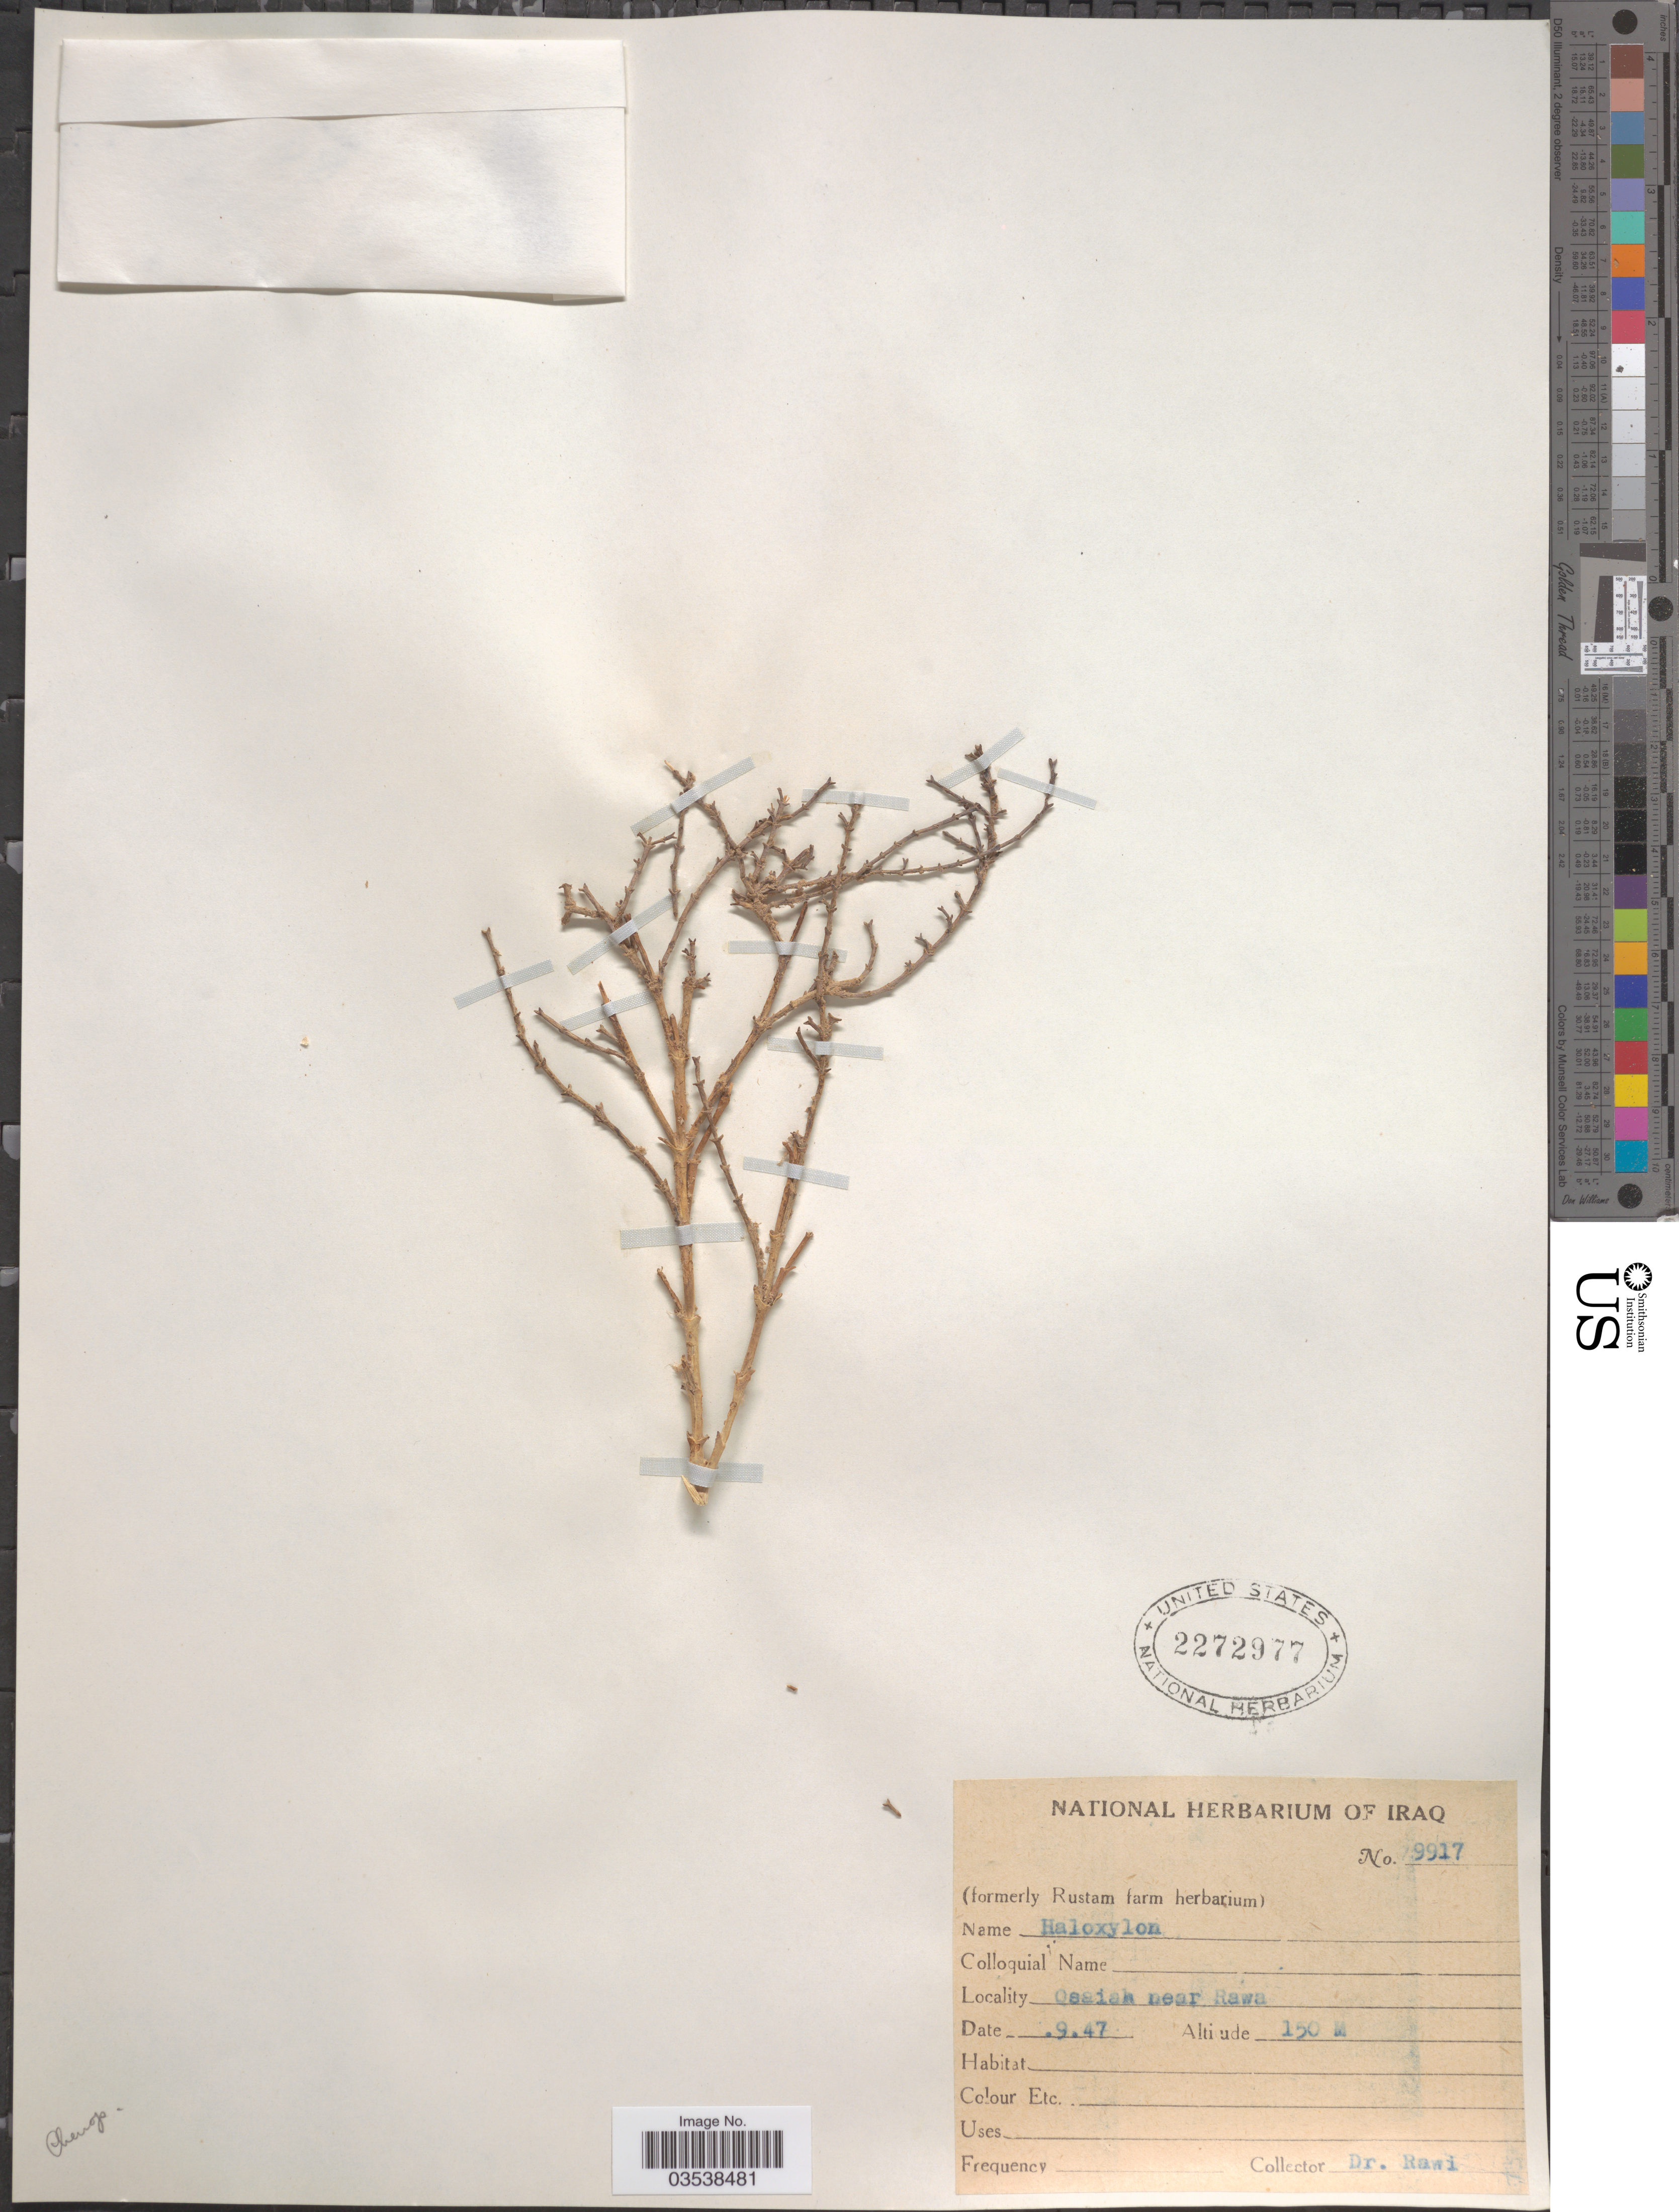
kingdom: Plantae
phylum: Tracheophyta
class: Magnoliopsida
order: Caryophyllales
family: Amaranthaceae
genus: Haloxylon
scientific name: Haloxylon sp.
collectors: -. Rawi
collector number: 9917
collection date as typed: Transcribed d/m/y: /9/47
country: Iraq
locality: Osaiah near Rawa.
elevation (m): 150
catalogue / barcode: US 2272977